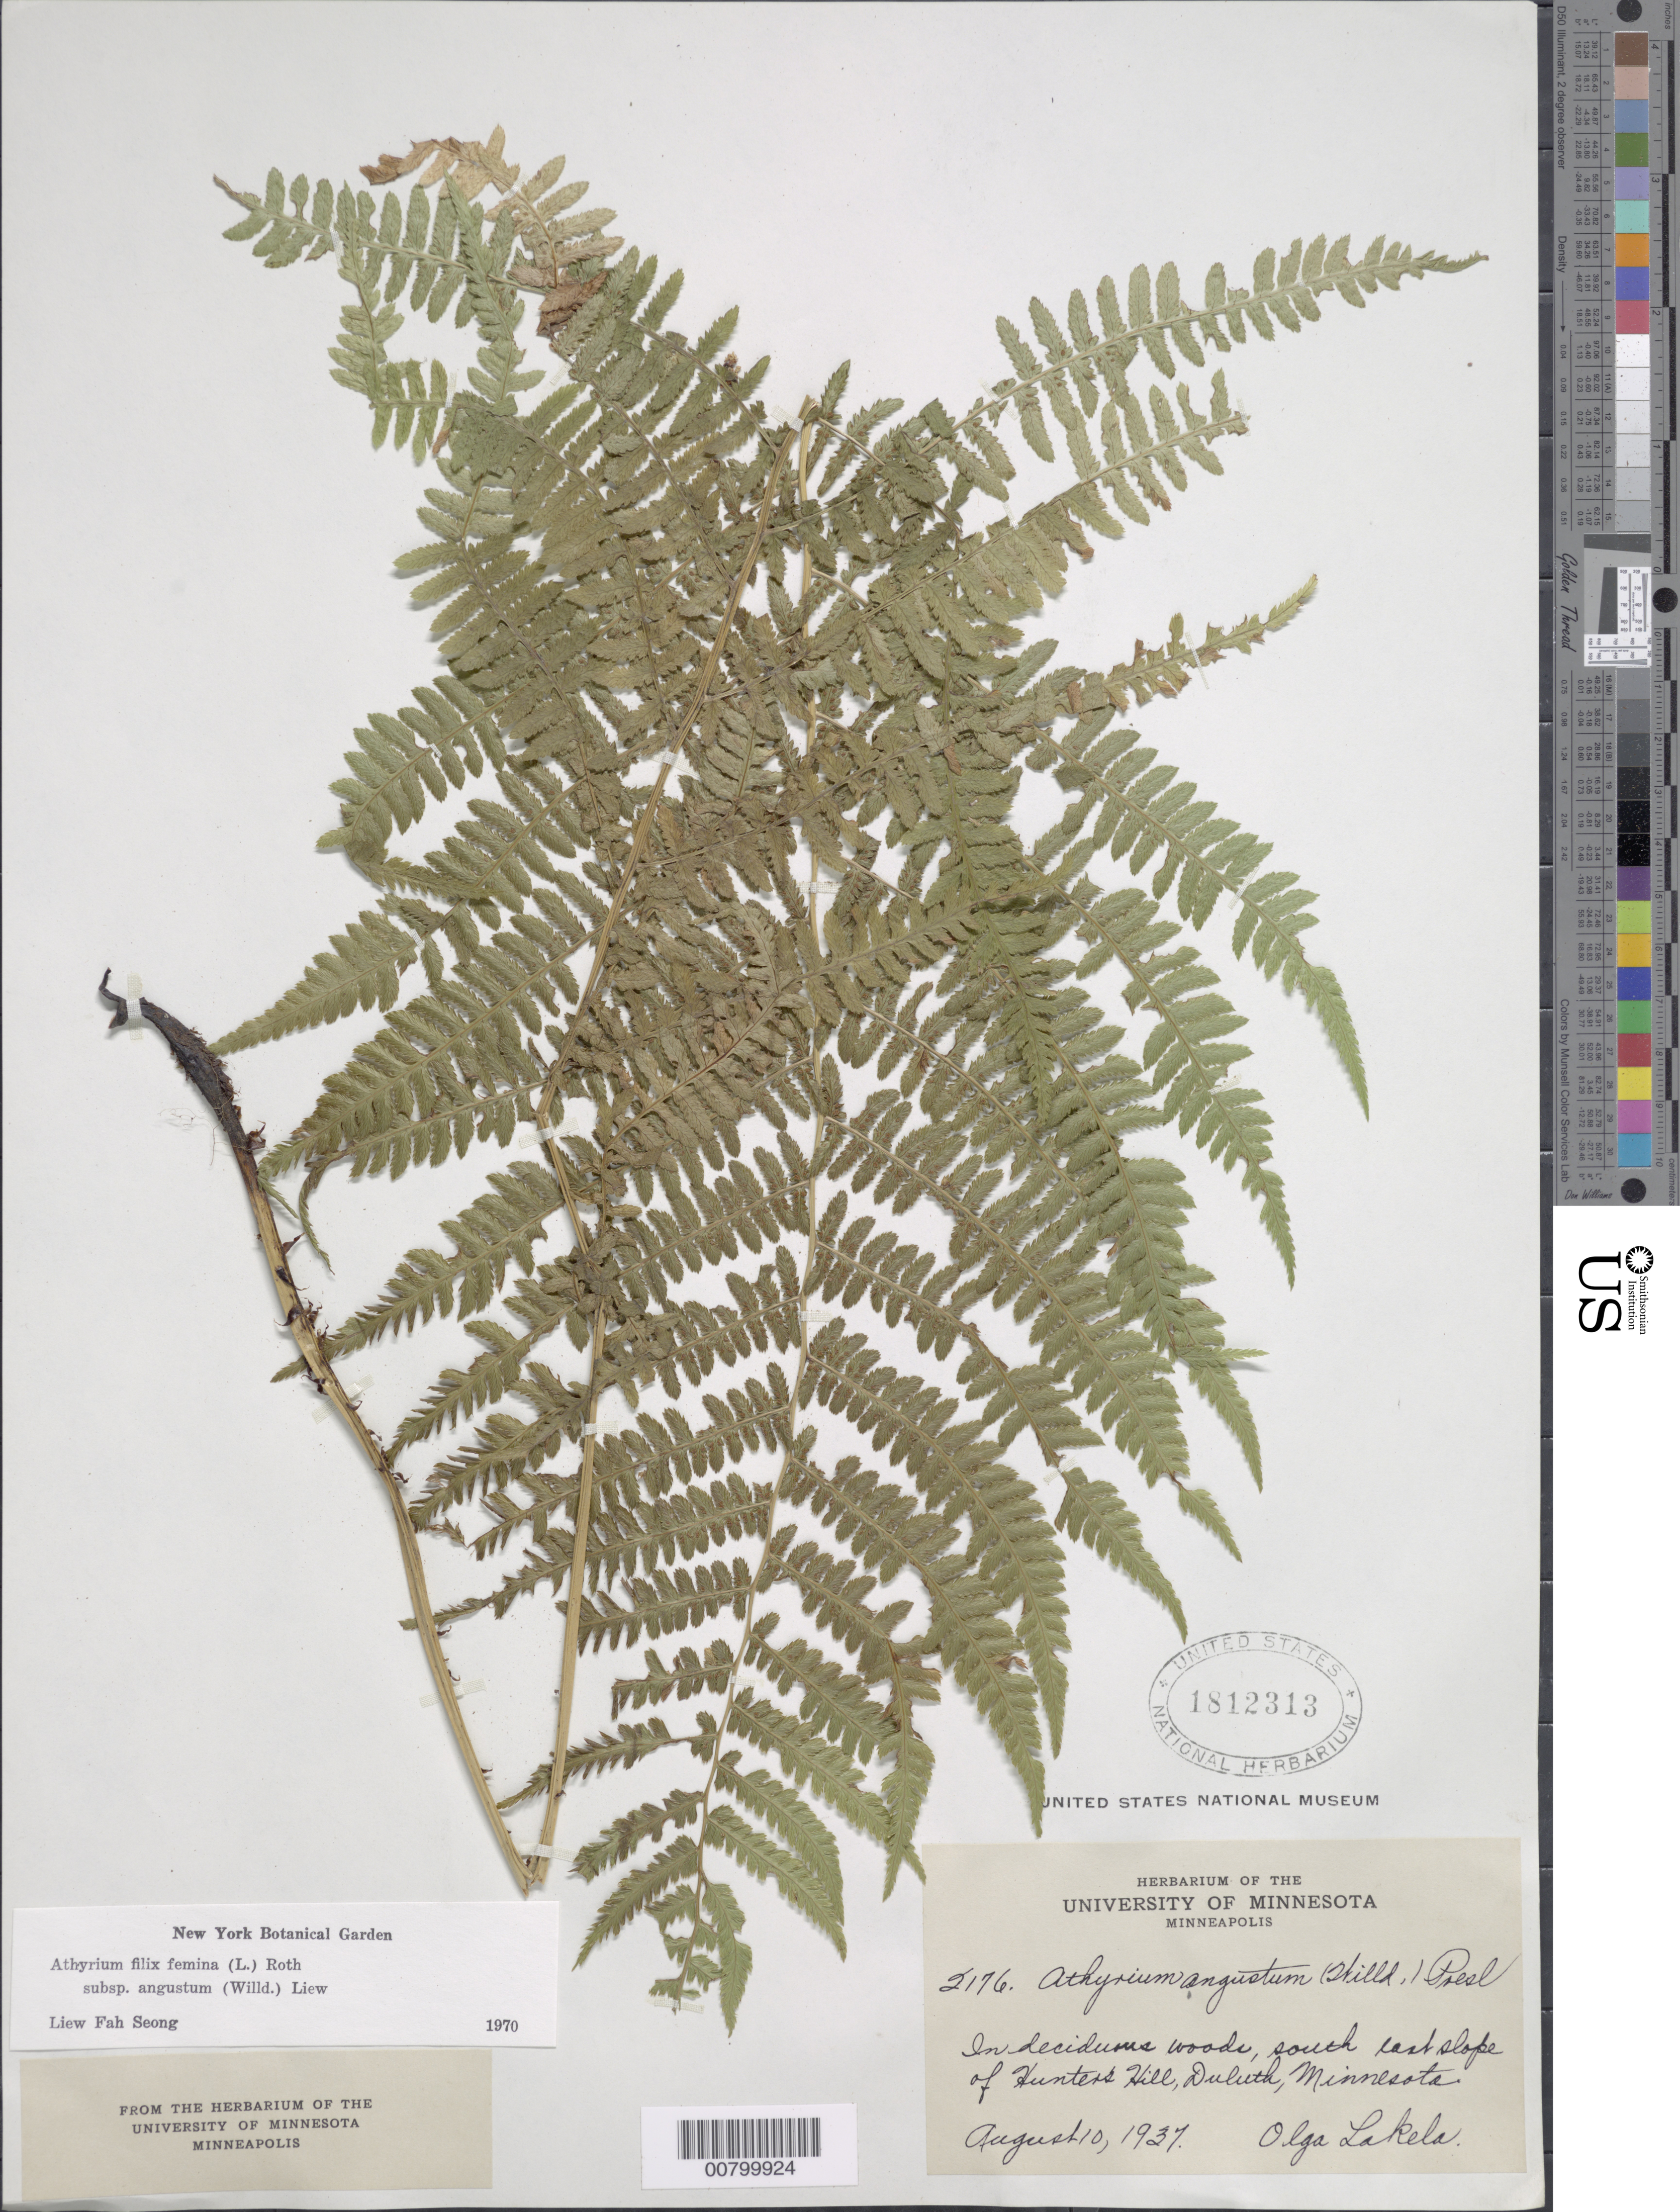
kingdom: Plantae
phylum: Tracheophyta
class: Polypodiopsida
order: Polypodiales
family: Athyriaceae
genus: Athyrium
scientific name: Athyrium filix-femina subsp. angustatum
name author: (Willd.) R.T. Clausen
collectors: O. K. Lakela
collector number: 2176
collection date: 1937-08-10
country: United States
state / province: Minnesota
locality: South of east slope of Hunters Hill, Duluth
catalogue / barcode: US 1812313